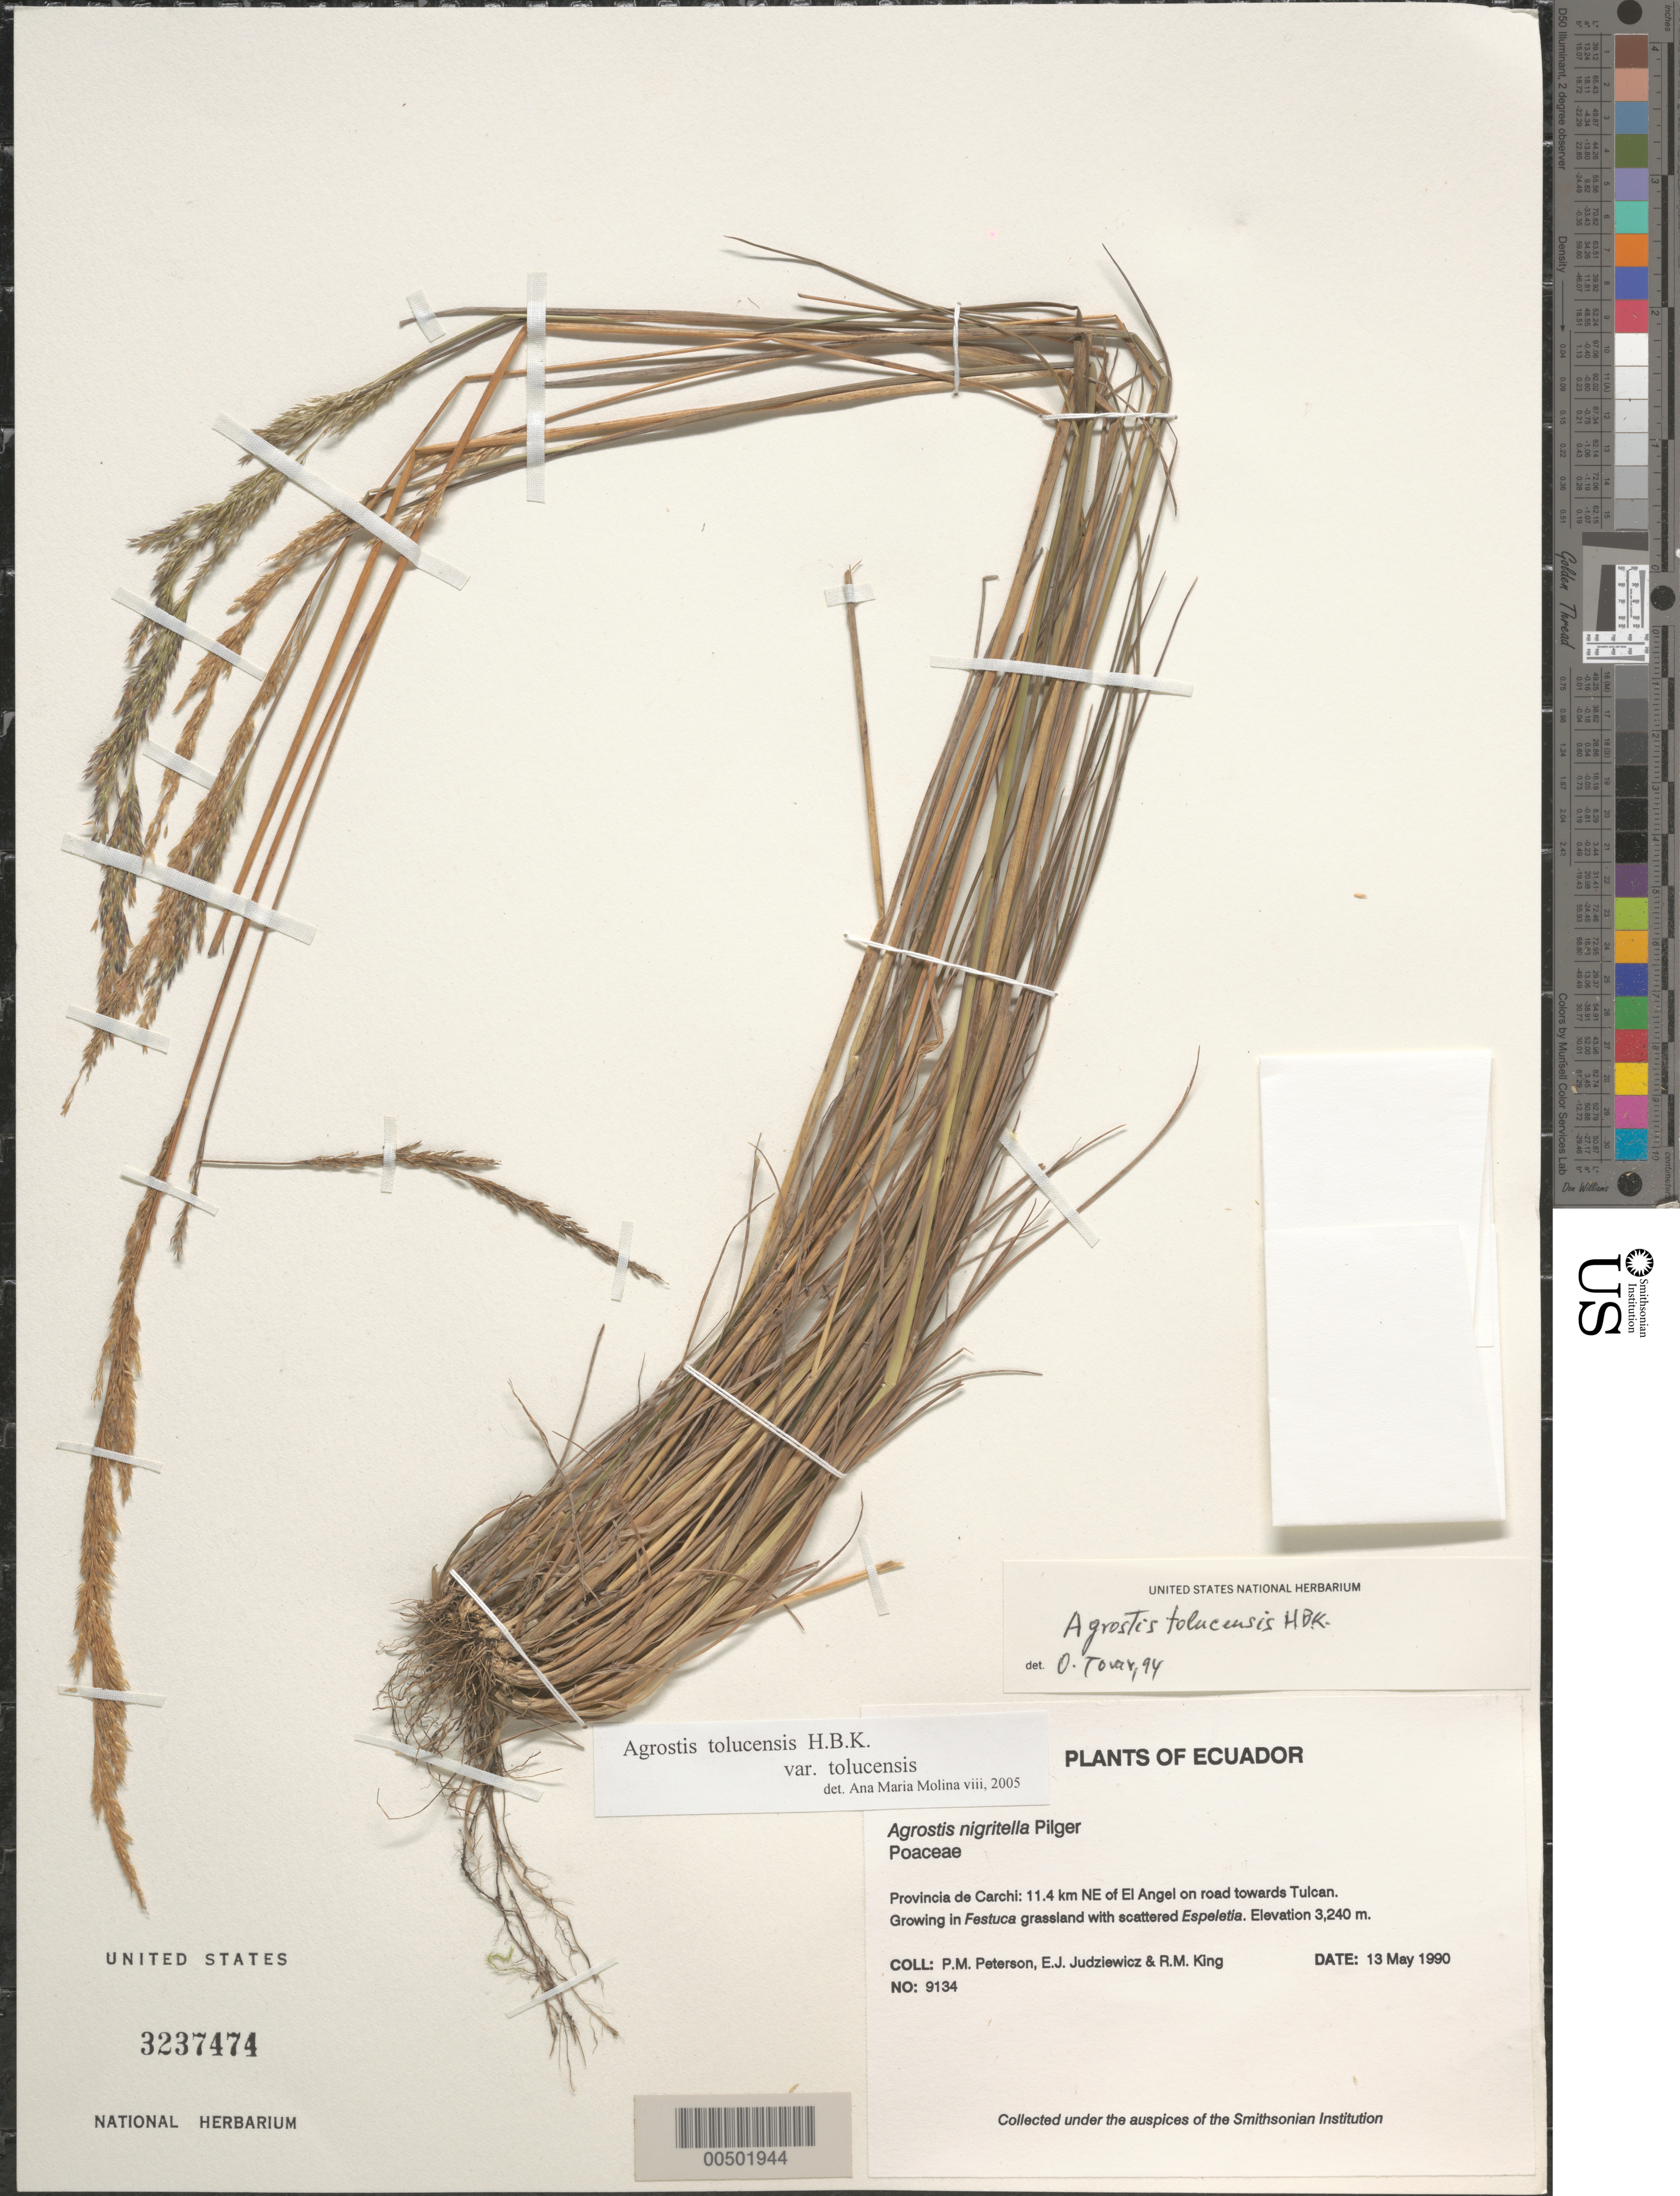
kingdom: Plantae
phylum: Tracheophyta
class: Liliopsida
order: Poales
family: Poaceae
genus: Agrostis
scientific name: Agrostis tolucensis Kunth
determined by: Tovar, Óscar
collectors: P. M. Peterson, E. J. Judziewicz & R. M. King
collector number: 09134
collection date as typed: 13 May 1990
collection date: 1990-05-13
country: Ecuador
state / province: Carchi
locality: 11.4 km NE of El Angel on road towards Tulcan.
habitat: Growing in Festuca grassland with scattered Espeletia.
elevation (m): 3240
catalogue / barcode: US 3237474